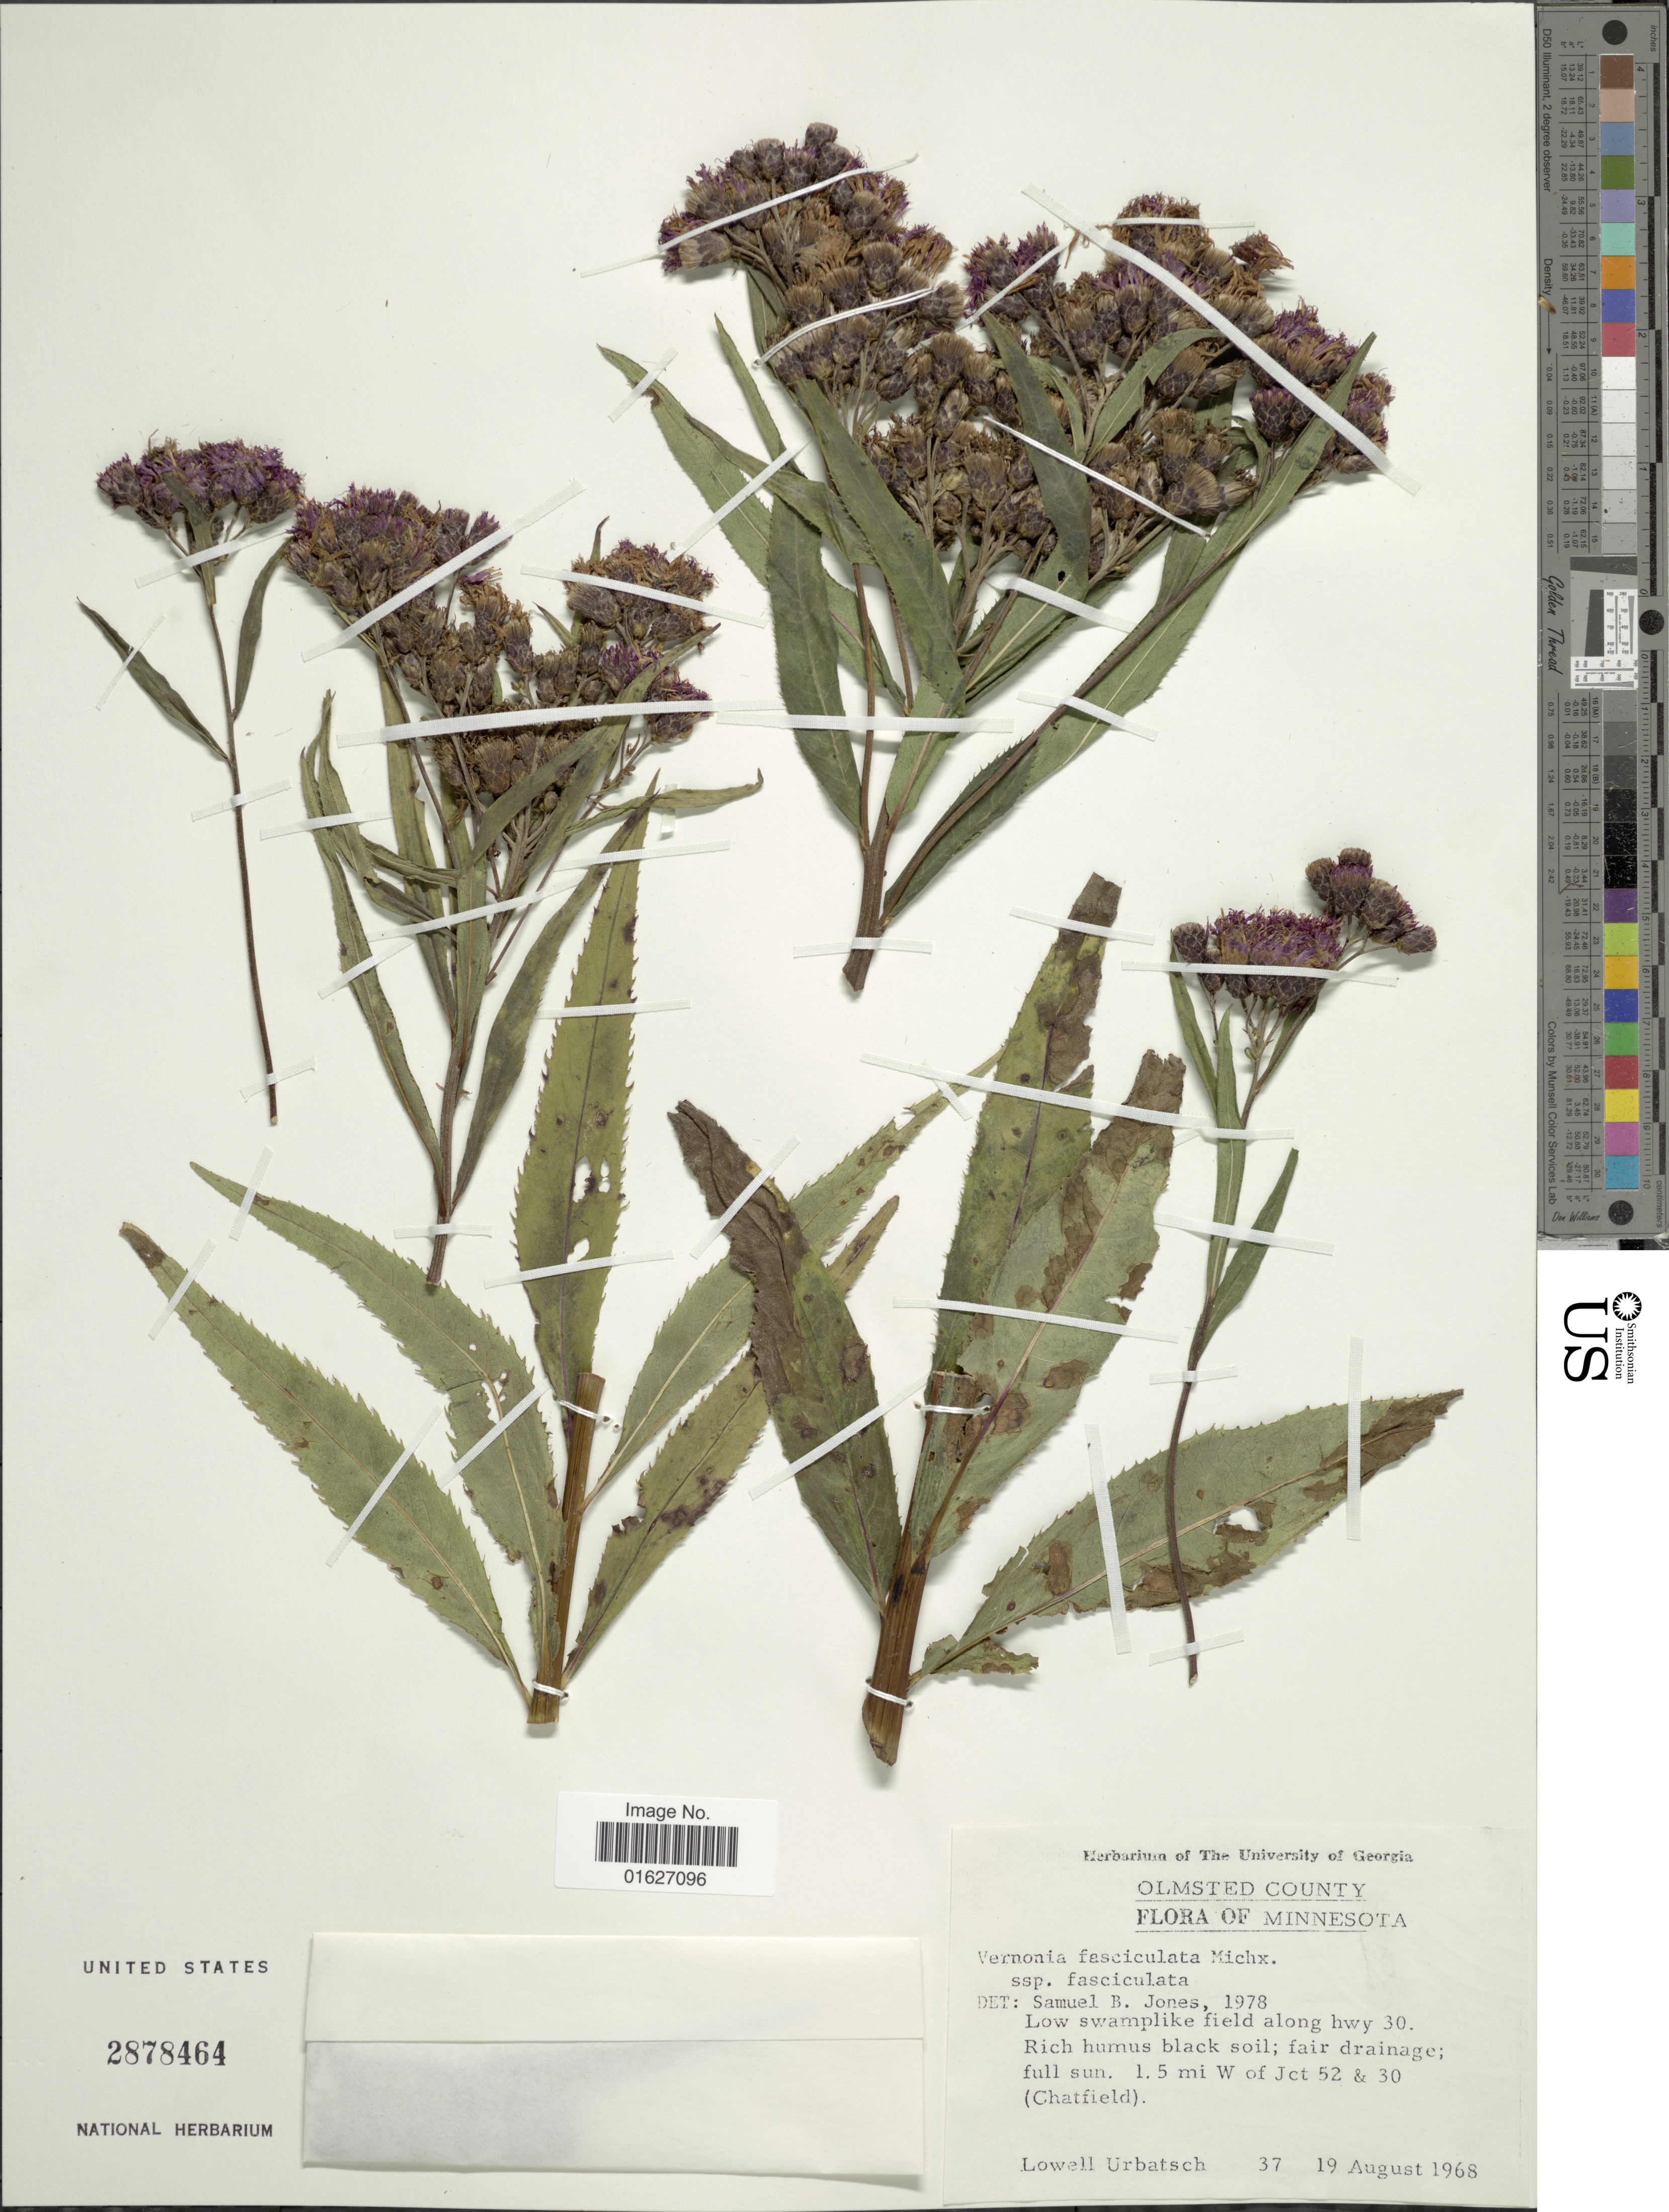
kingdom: Plantae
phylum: Tracheophyta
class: Magnoliopsida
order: Asterales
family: Asteraceae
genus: Vernonia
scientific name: Vernonia fasciculata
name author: Michx.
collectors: L. Urbatsch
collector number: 37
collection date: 1968-08-19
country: United States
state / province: Minnesota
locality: Olmsted County, low swamplike field along hwy 30, 1.5 mi W of Jct 52 & 30 (Chatfield).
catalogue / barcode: US 2878464